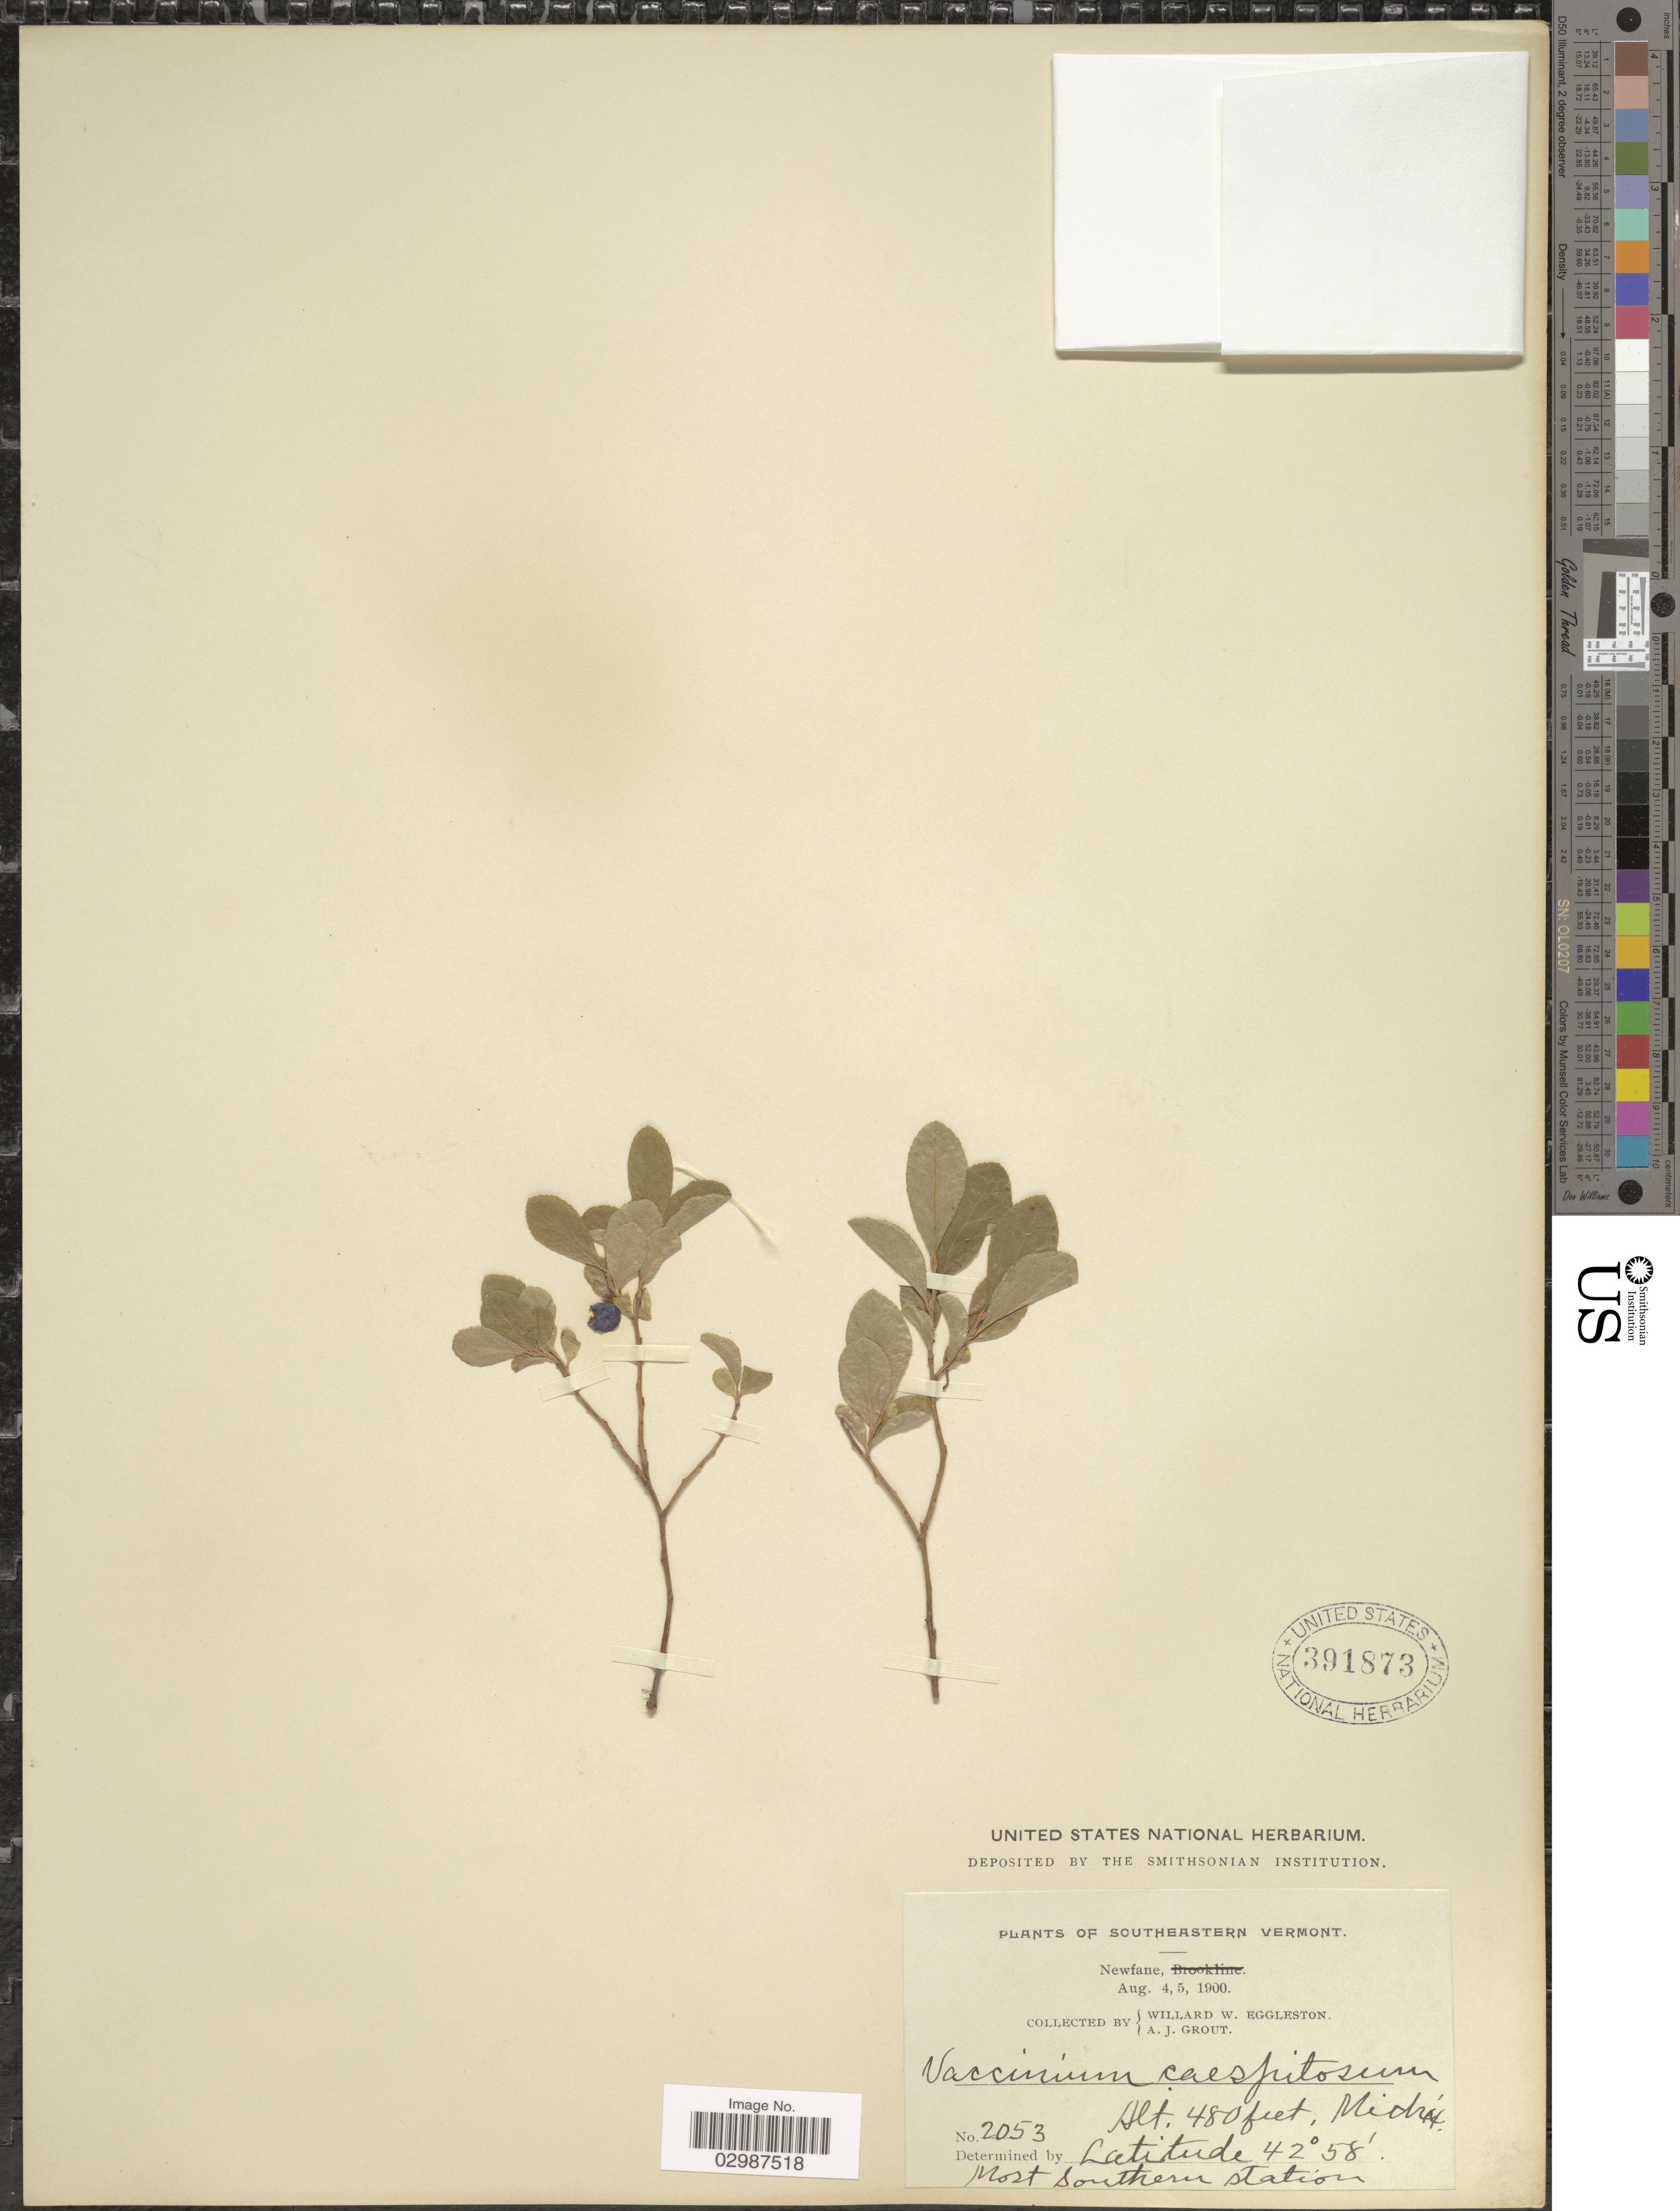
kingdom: Plantae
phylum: Tracheophyta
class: Magnoliopsida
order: Ericales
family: Ericaceae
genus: Vaccinium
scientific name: Vaccinium caespitosum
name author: Michx.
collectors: W. W. Eggleston & A. J. Grout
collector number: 2053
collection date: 1900-08-04/1900-08-05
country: United States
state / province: Vermont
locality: Southeastern Vermont. Newfane. Most southern station.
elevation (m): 146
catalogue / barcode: US 391873